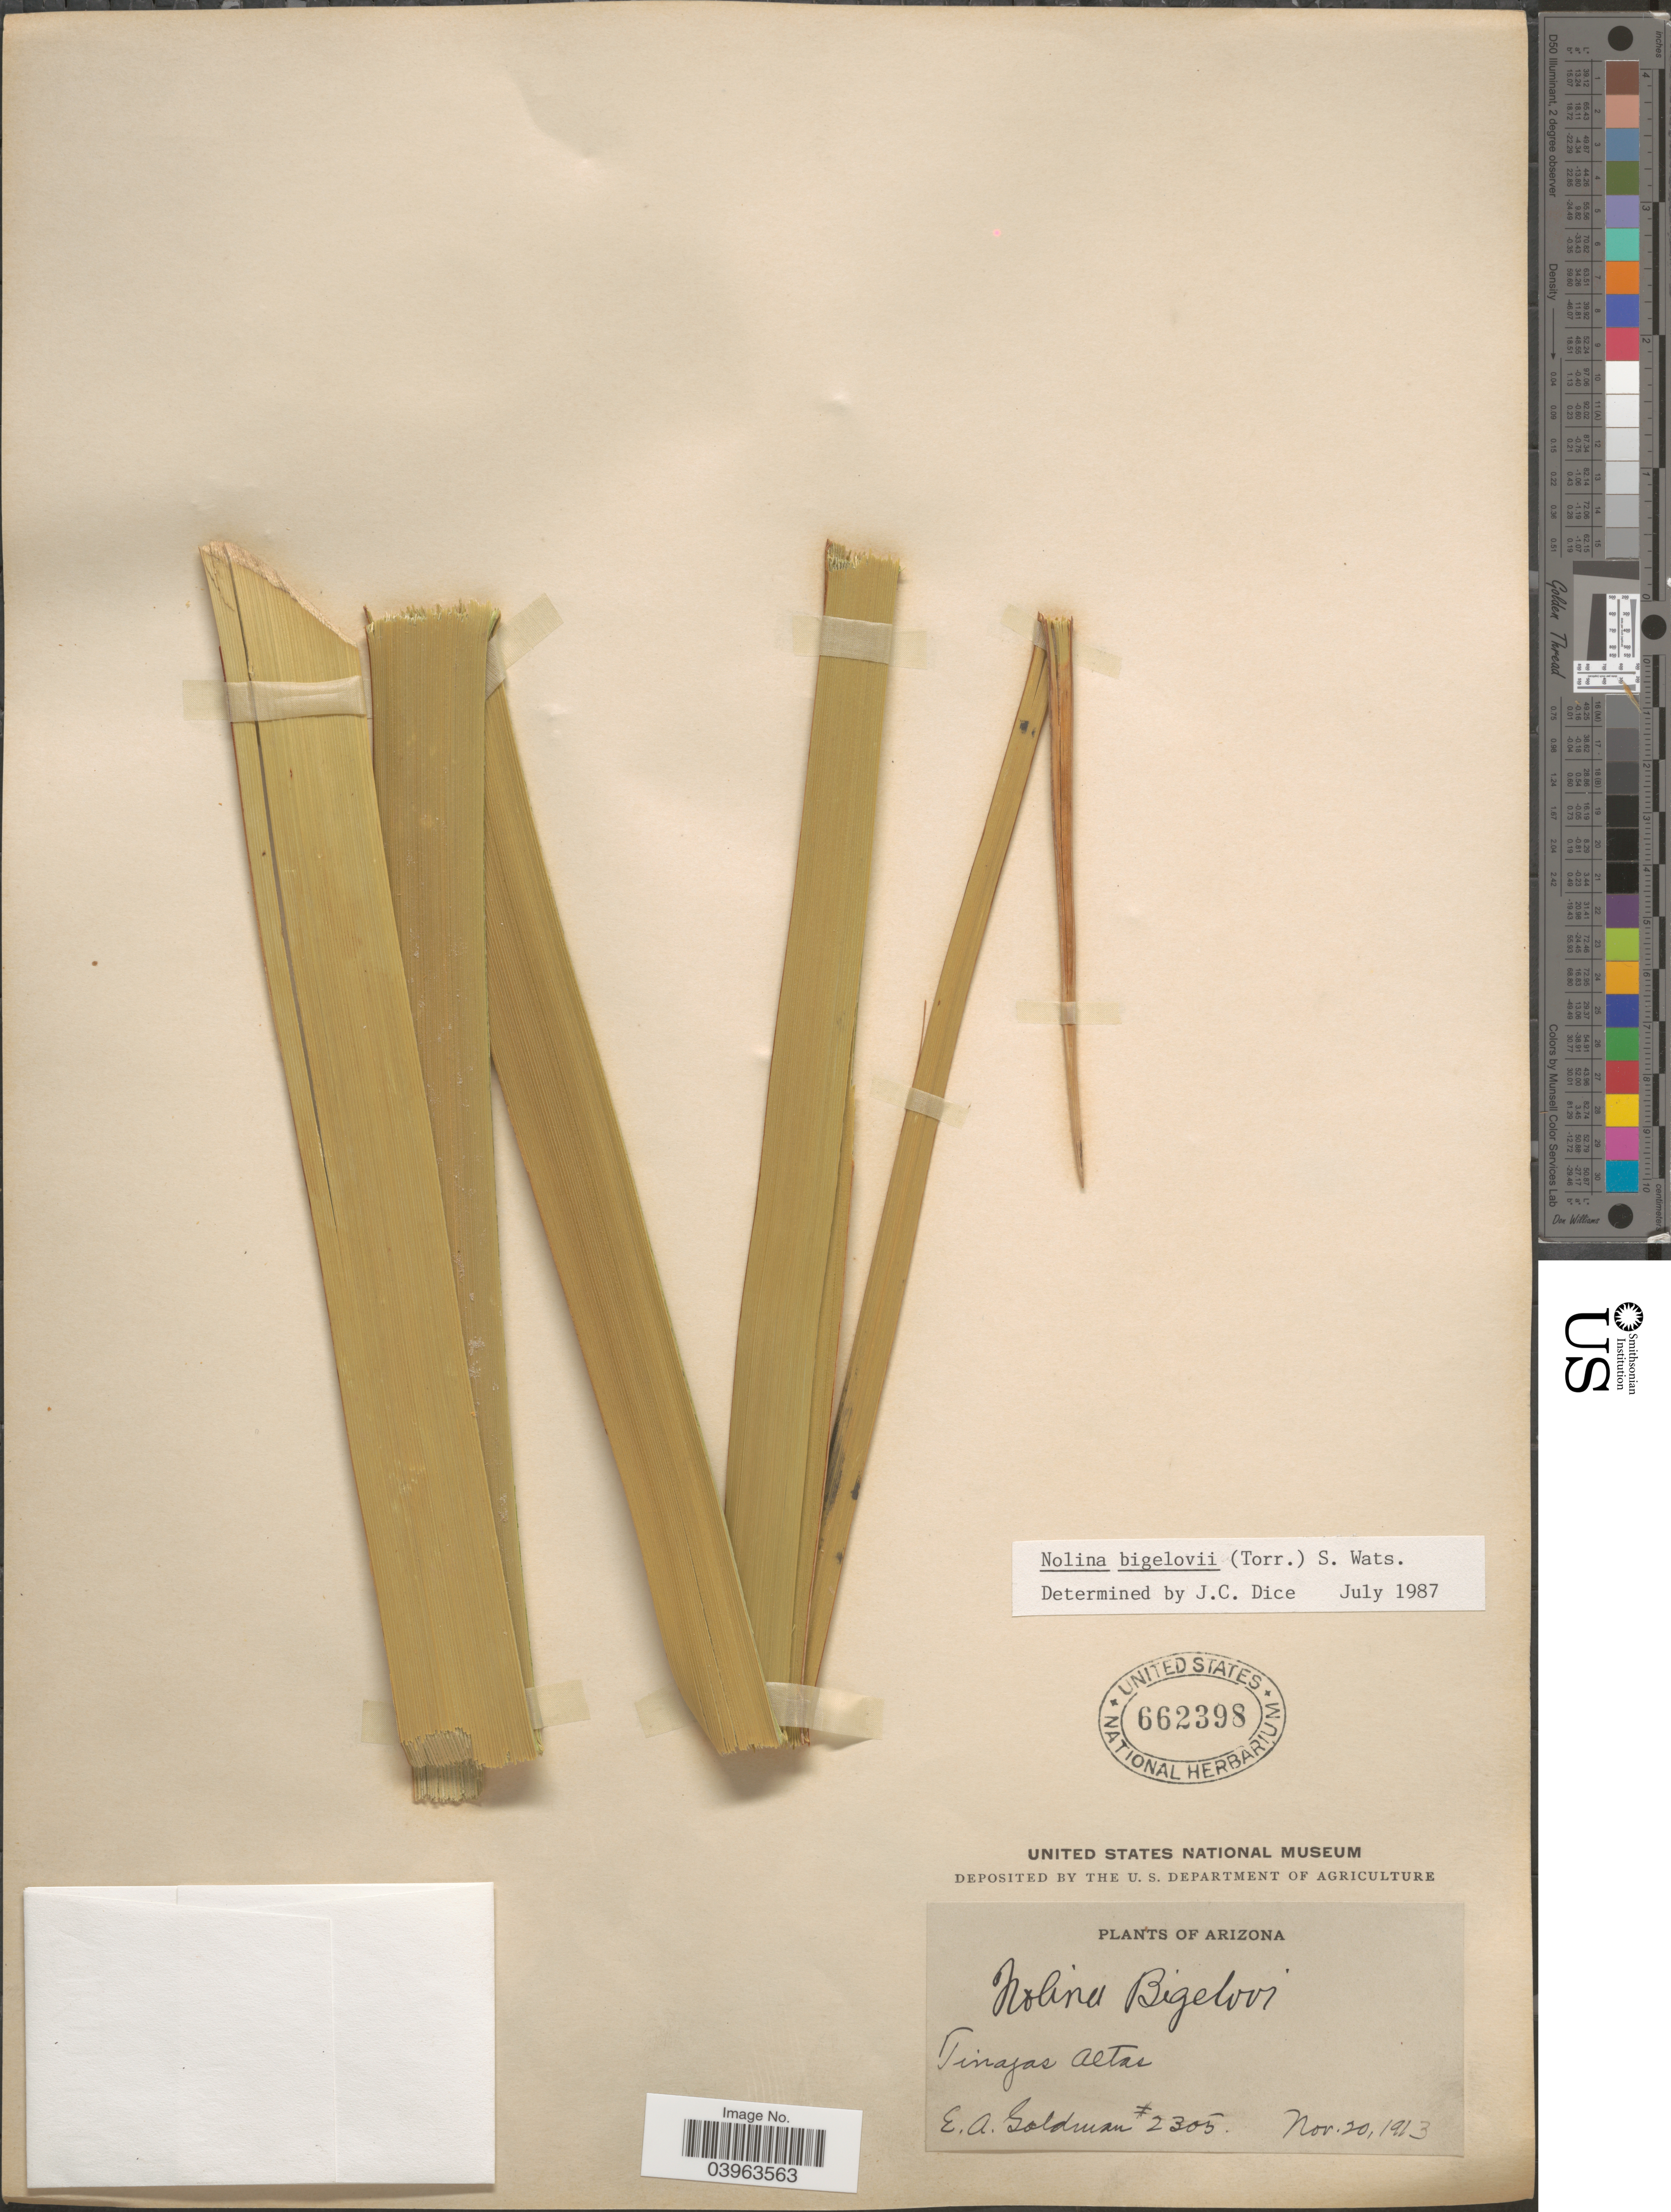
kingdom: Plantae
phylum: Tracheophyta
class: Liliopsida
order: Asparagales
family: Asparagaceae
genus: Nolina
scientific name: Nolina bigelovii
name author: (Torr.) S. Watson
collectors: E. A. Goldman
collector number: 2305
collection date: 1913-11-20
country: United States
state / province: Arizona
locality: Tinajas Altas.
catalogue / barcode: US 662398